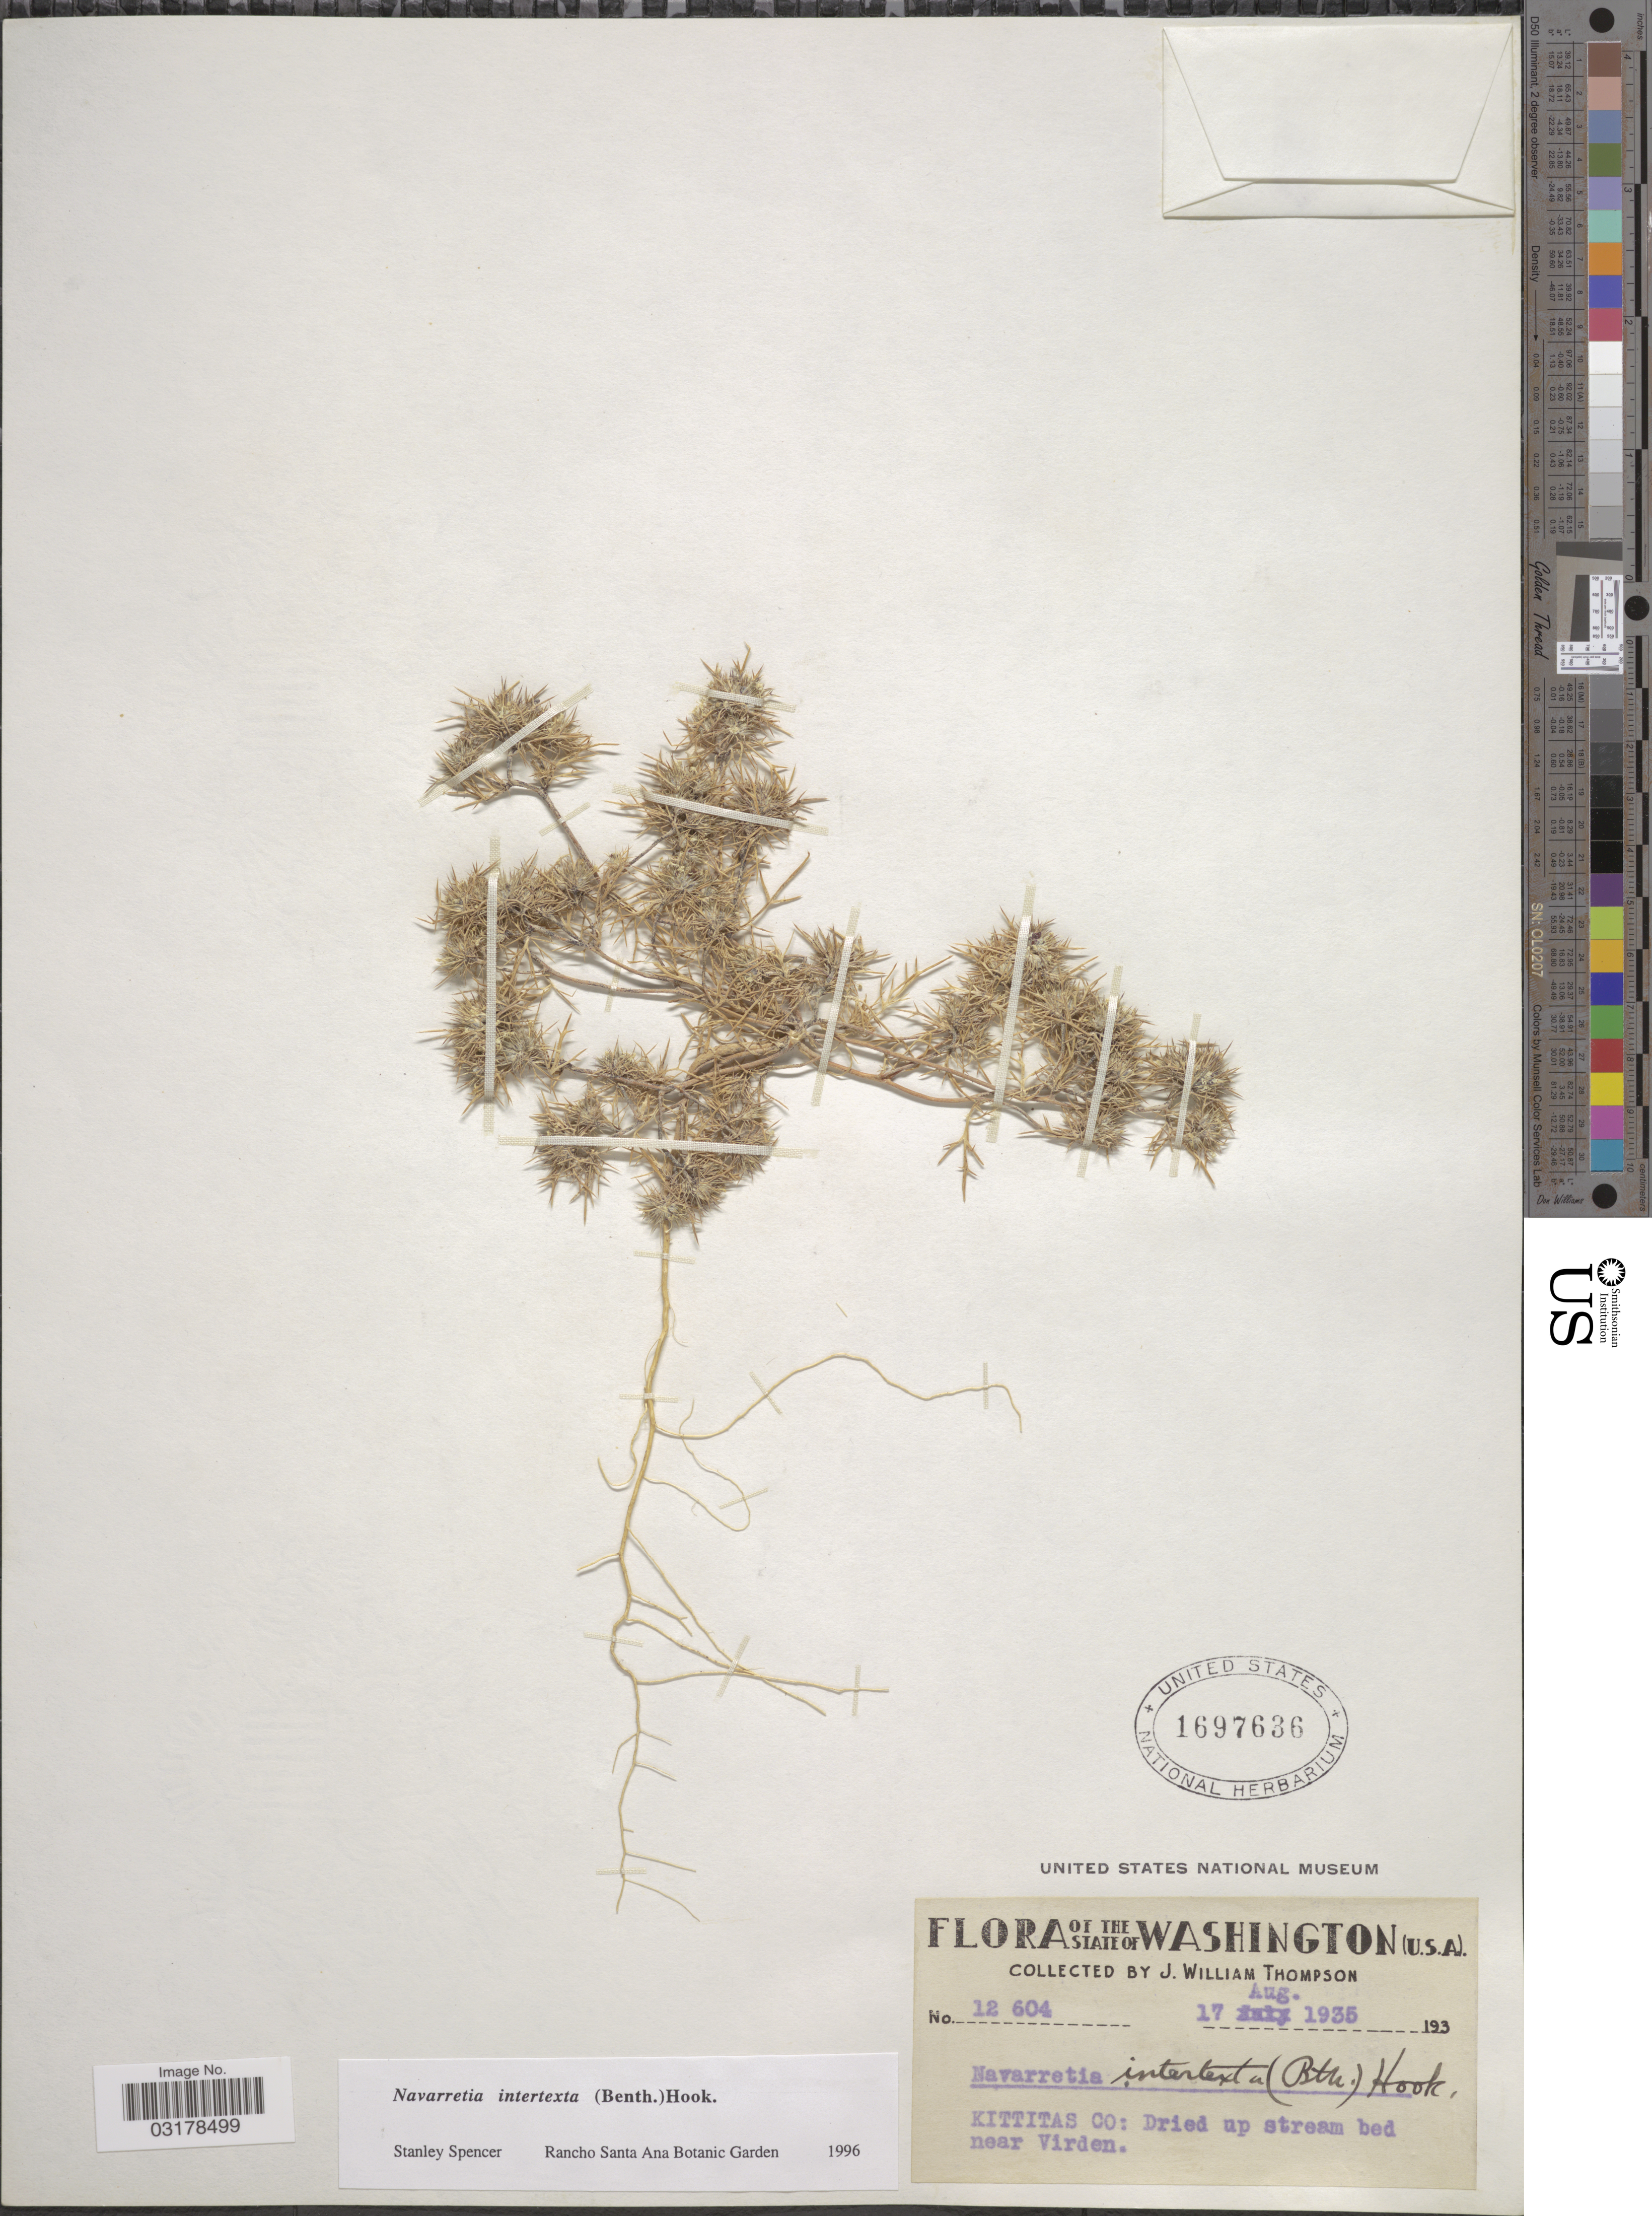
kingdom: Plantae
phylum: Tracheophyta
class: Magnoliopsida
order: Ericales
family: Polemoniaceae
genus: Navarretia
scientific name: Navarretia intertexta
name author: (Benth.) Hook.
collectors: J. W. Thompson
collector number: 12604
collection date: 1935-08-17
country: United States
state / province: Washington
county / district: Kittitas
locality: Kittitas Co: near Virden.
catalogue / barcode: US 1697636